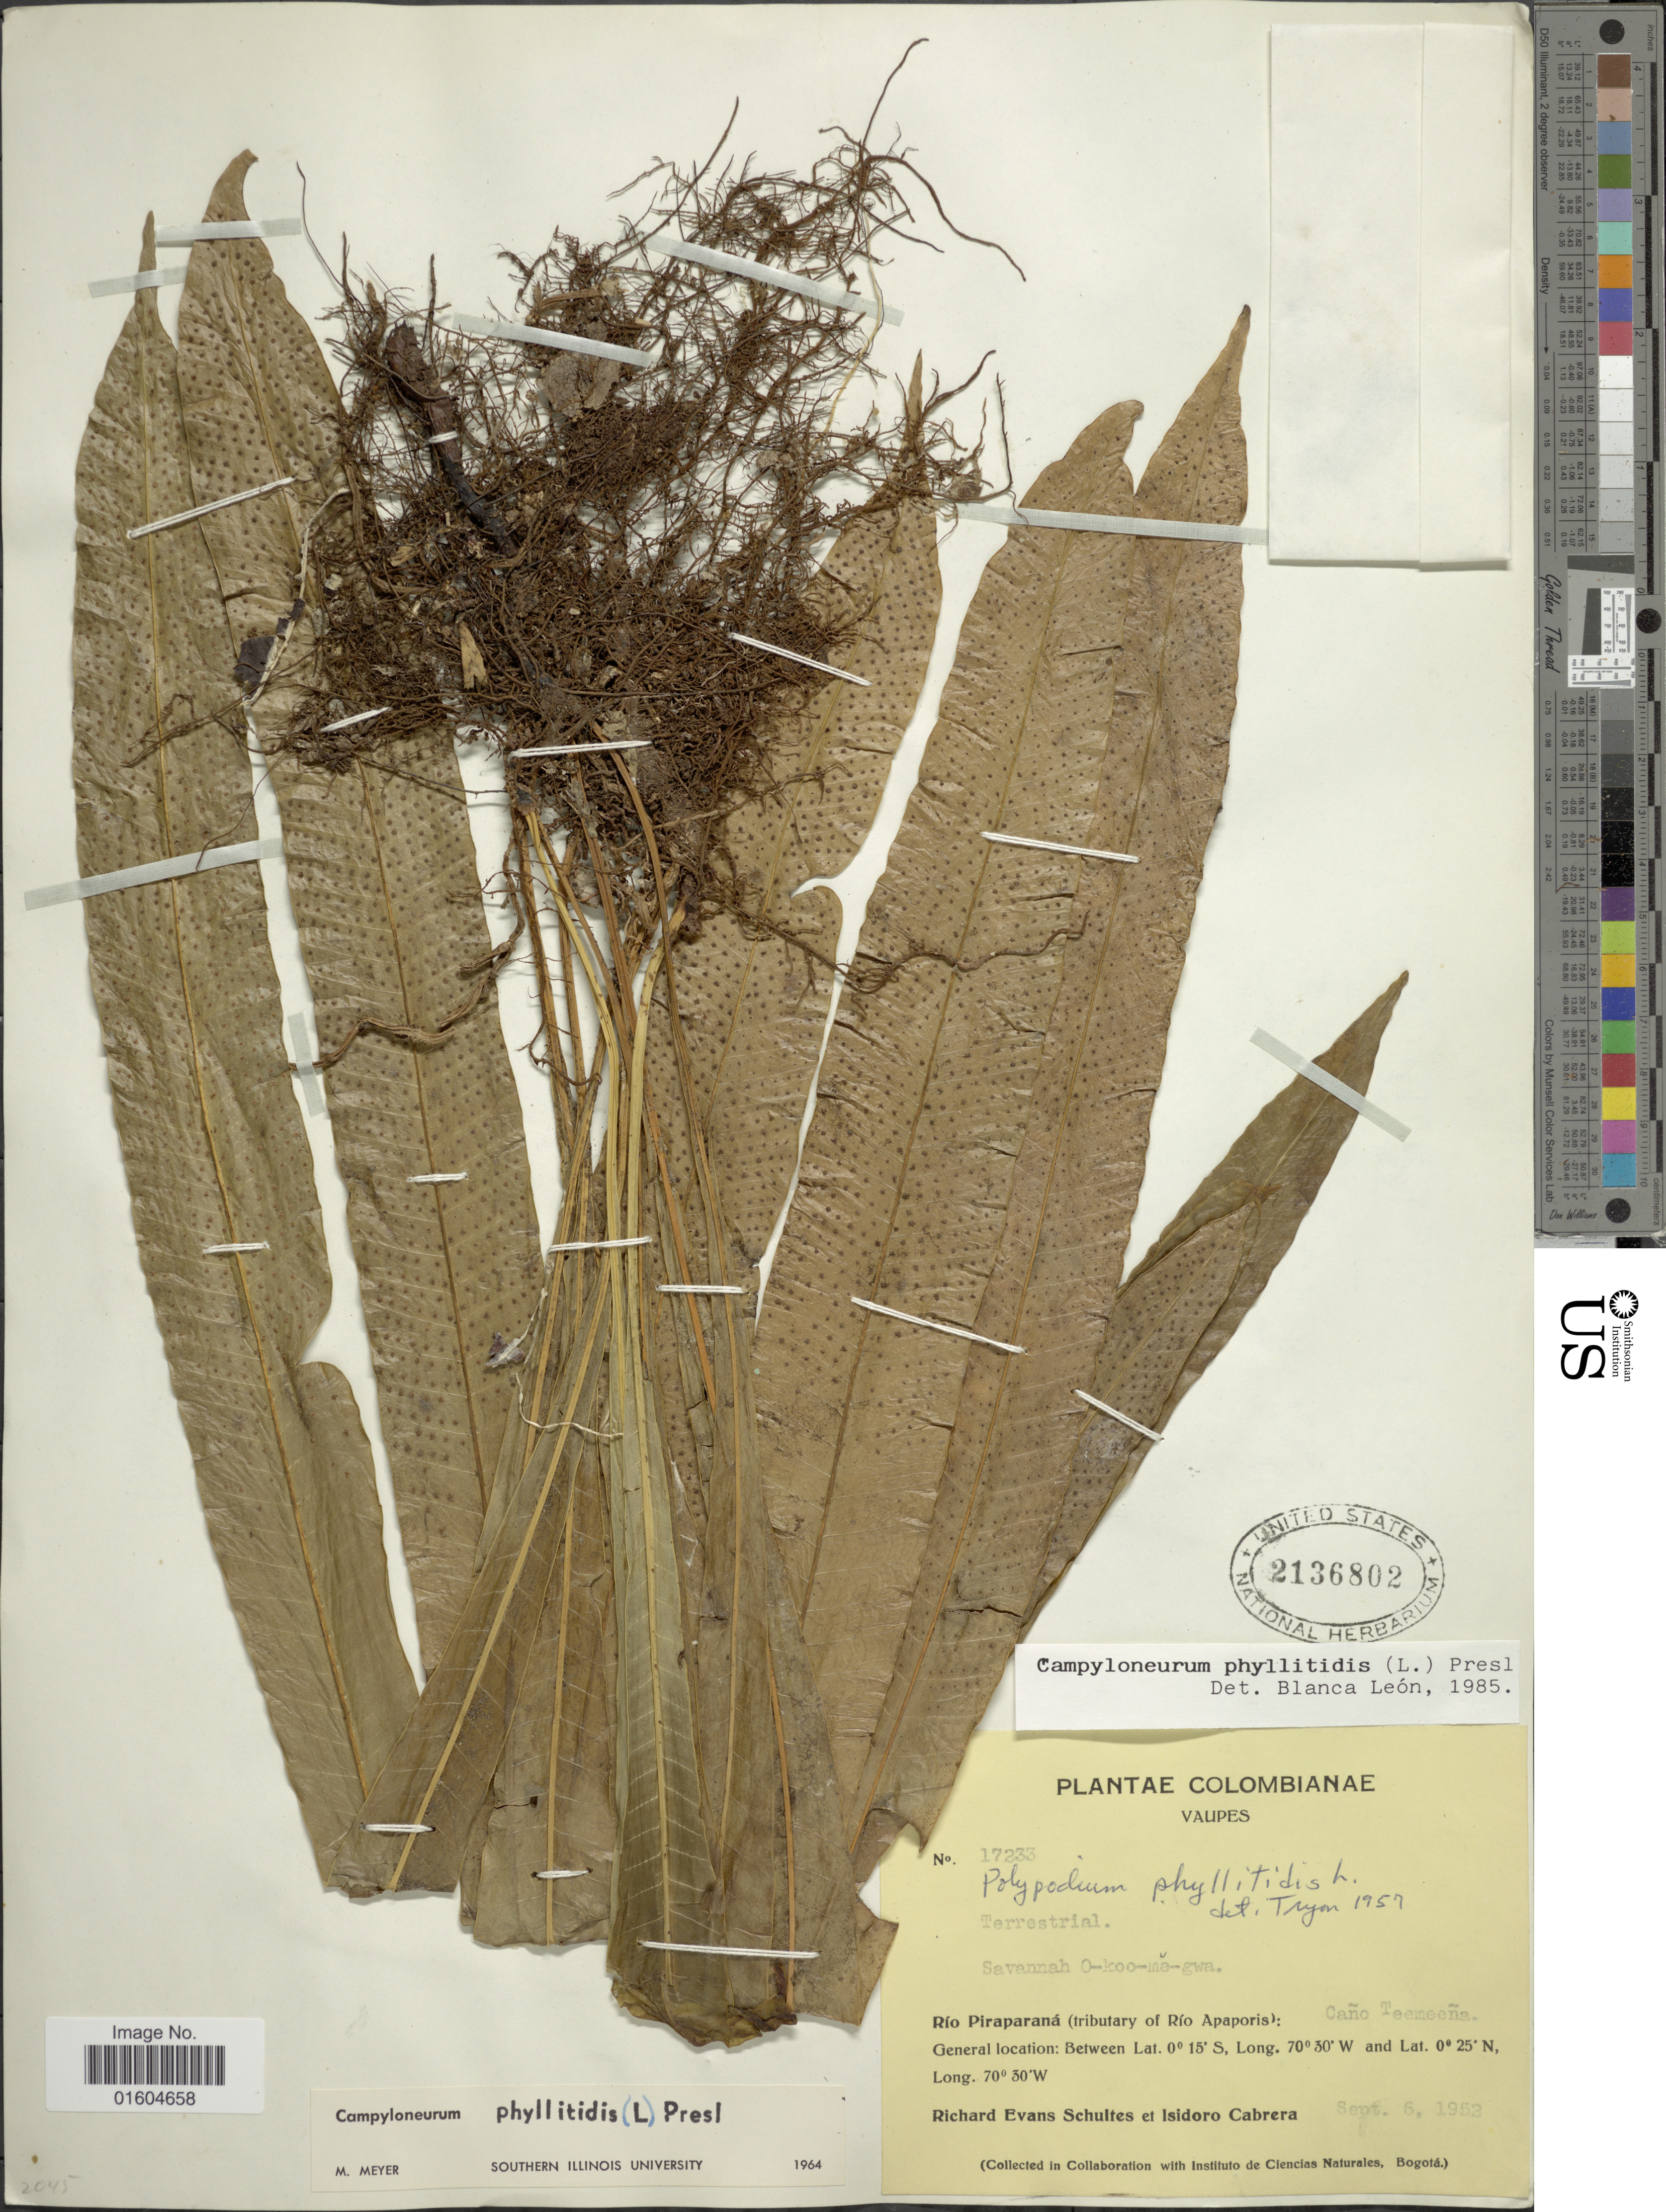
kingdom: Plantae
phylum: Tracheophyta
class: Polypodiopsida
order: Polypodiales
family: Polypodiaceae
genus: Campyloneurum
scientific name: Campyloneurum phyllitidis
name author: (L.) C. Presl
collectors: R. E. Schultes & I. Cabrera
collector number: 17233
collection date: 1953-09-06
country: Colombia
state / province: Vaupés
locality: Colombianae, Vaupes. Rio Piraparana (tributary of Rio Apaporis): Caño Teemeeña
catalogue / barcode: US 2136802